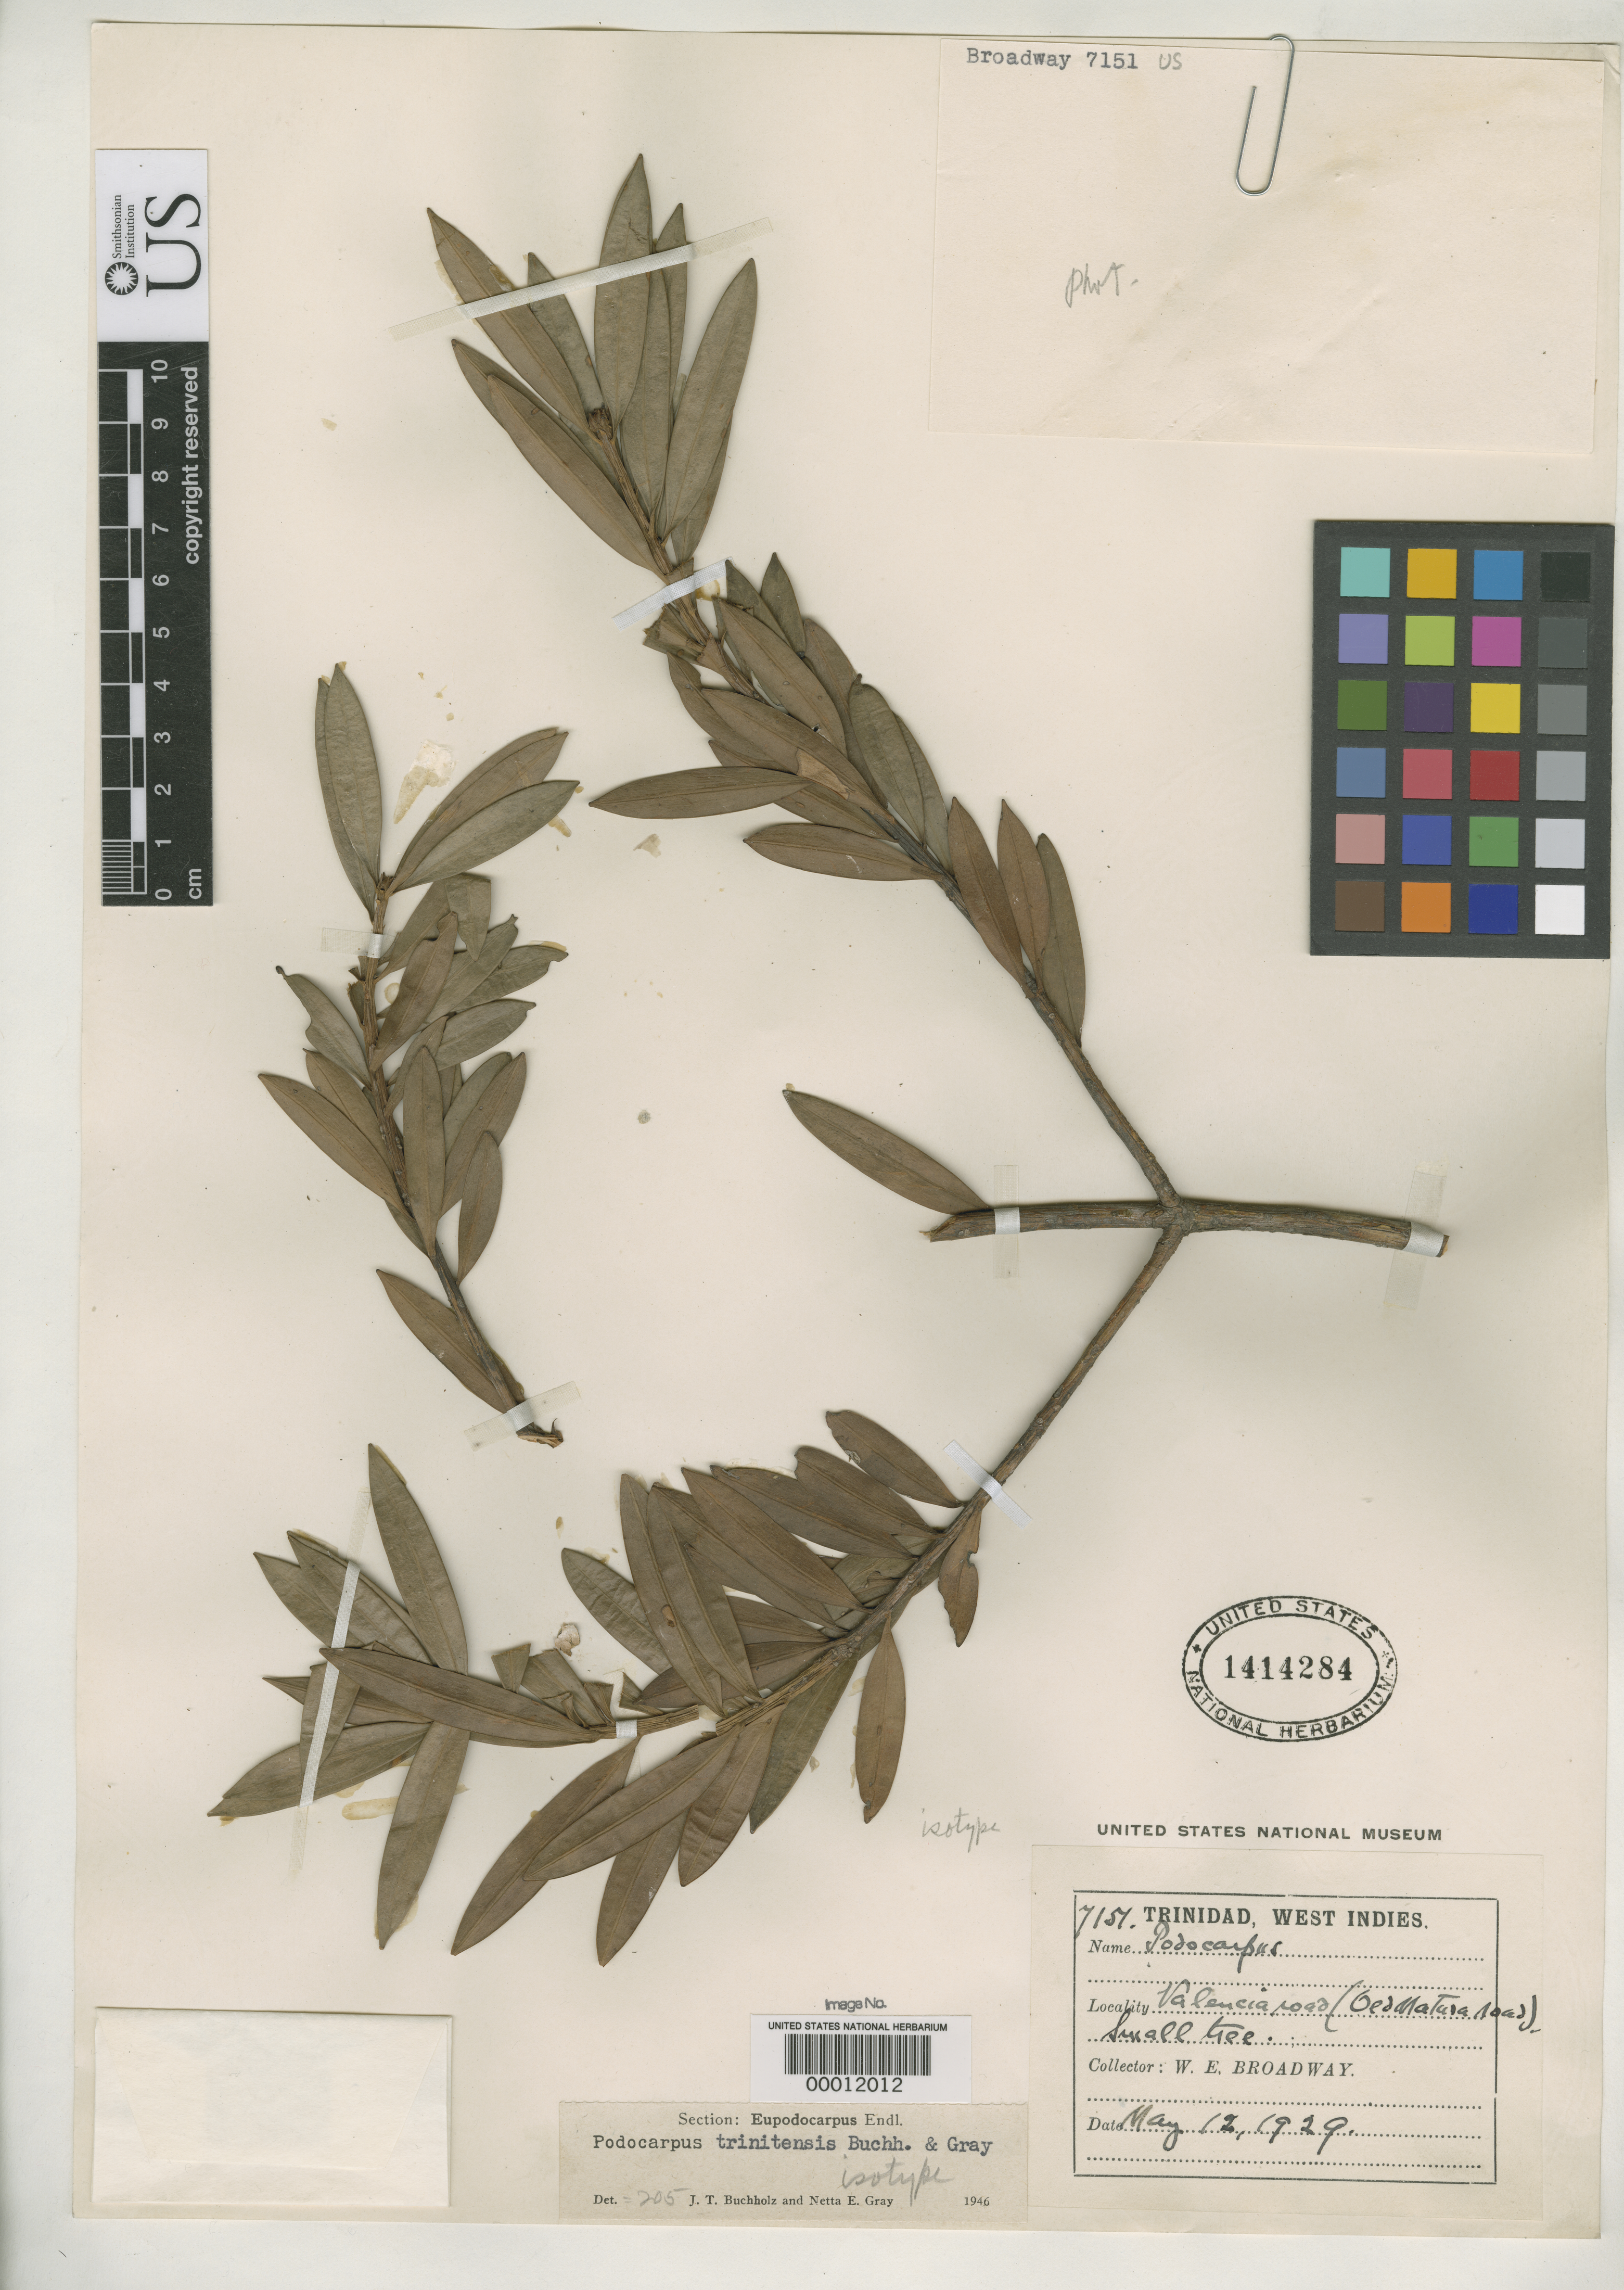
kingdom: Plantae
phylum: Tracheophyta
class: Pinopsida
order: Pinales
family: Podocarpaceae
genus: Podocarpus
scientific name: Podocarpus trinitensis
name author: J. Buchholz & N.E. Gray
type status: Isotype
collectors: W. E. Broadway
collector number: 7151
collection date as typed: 12 May 1929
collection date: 1929-05-12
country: Trinidad and Tobago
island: Trinidad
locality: Valencia road.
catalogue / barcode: US 1414284